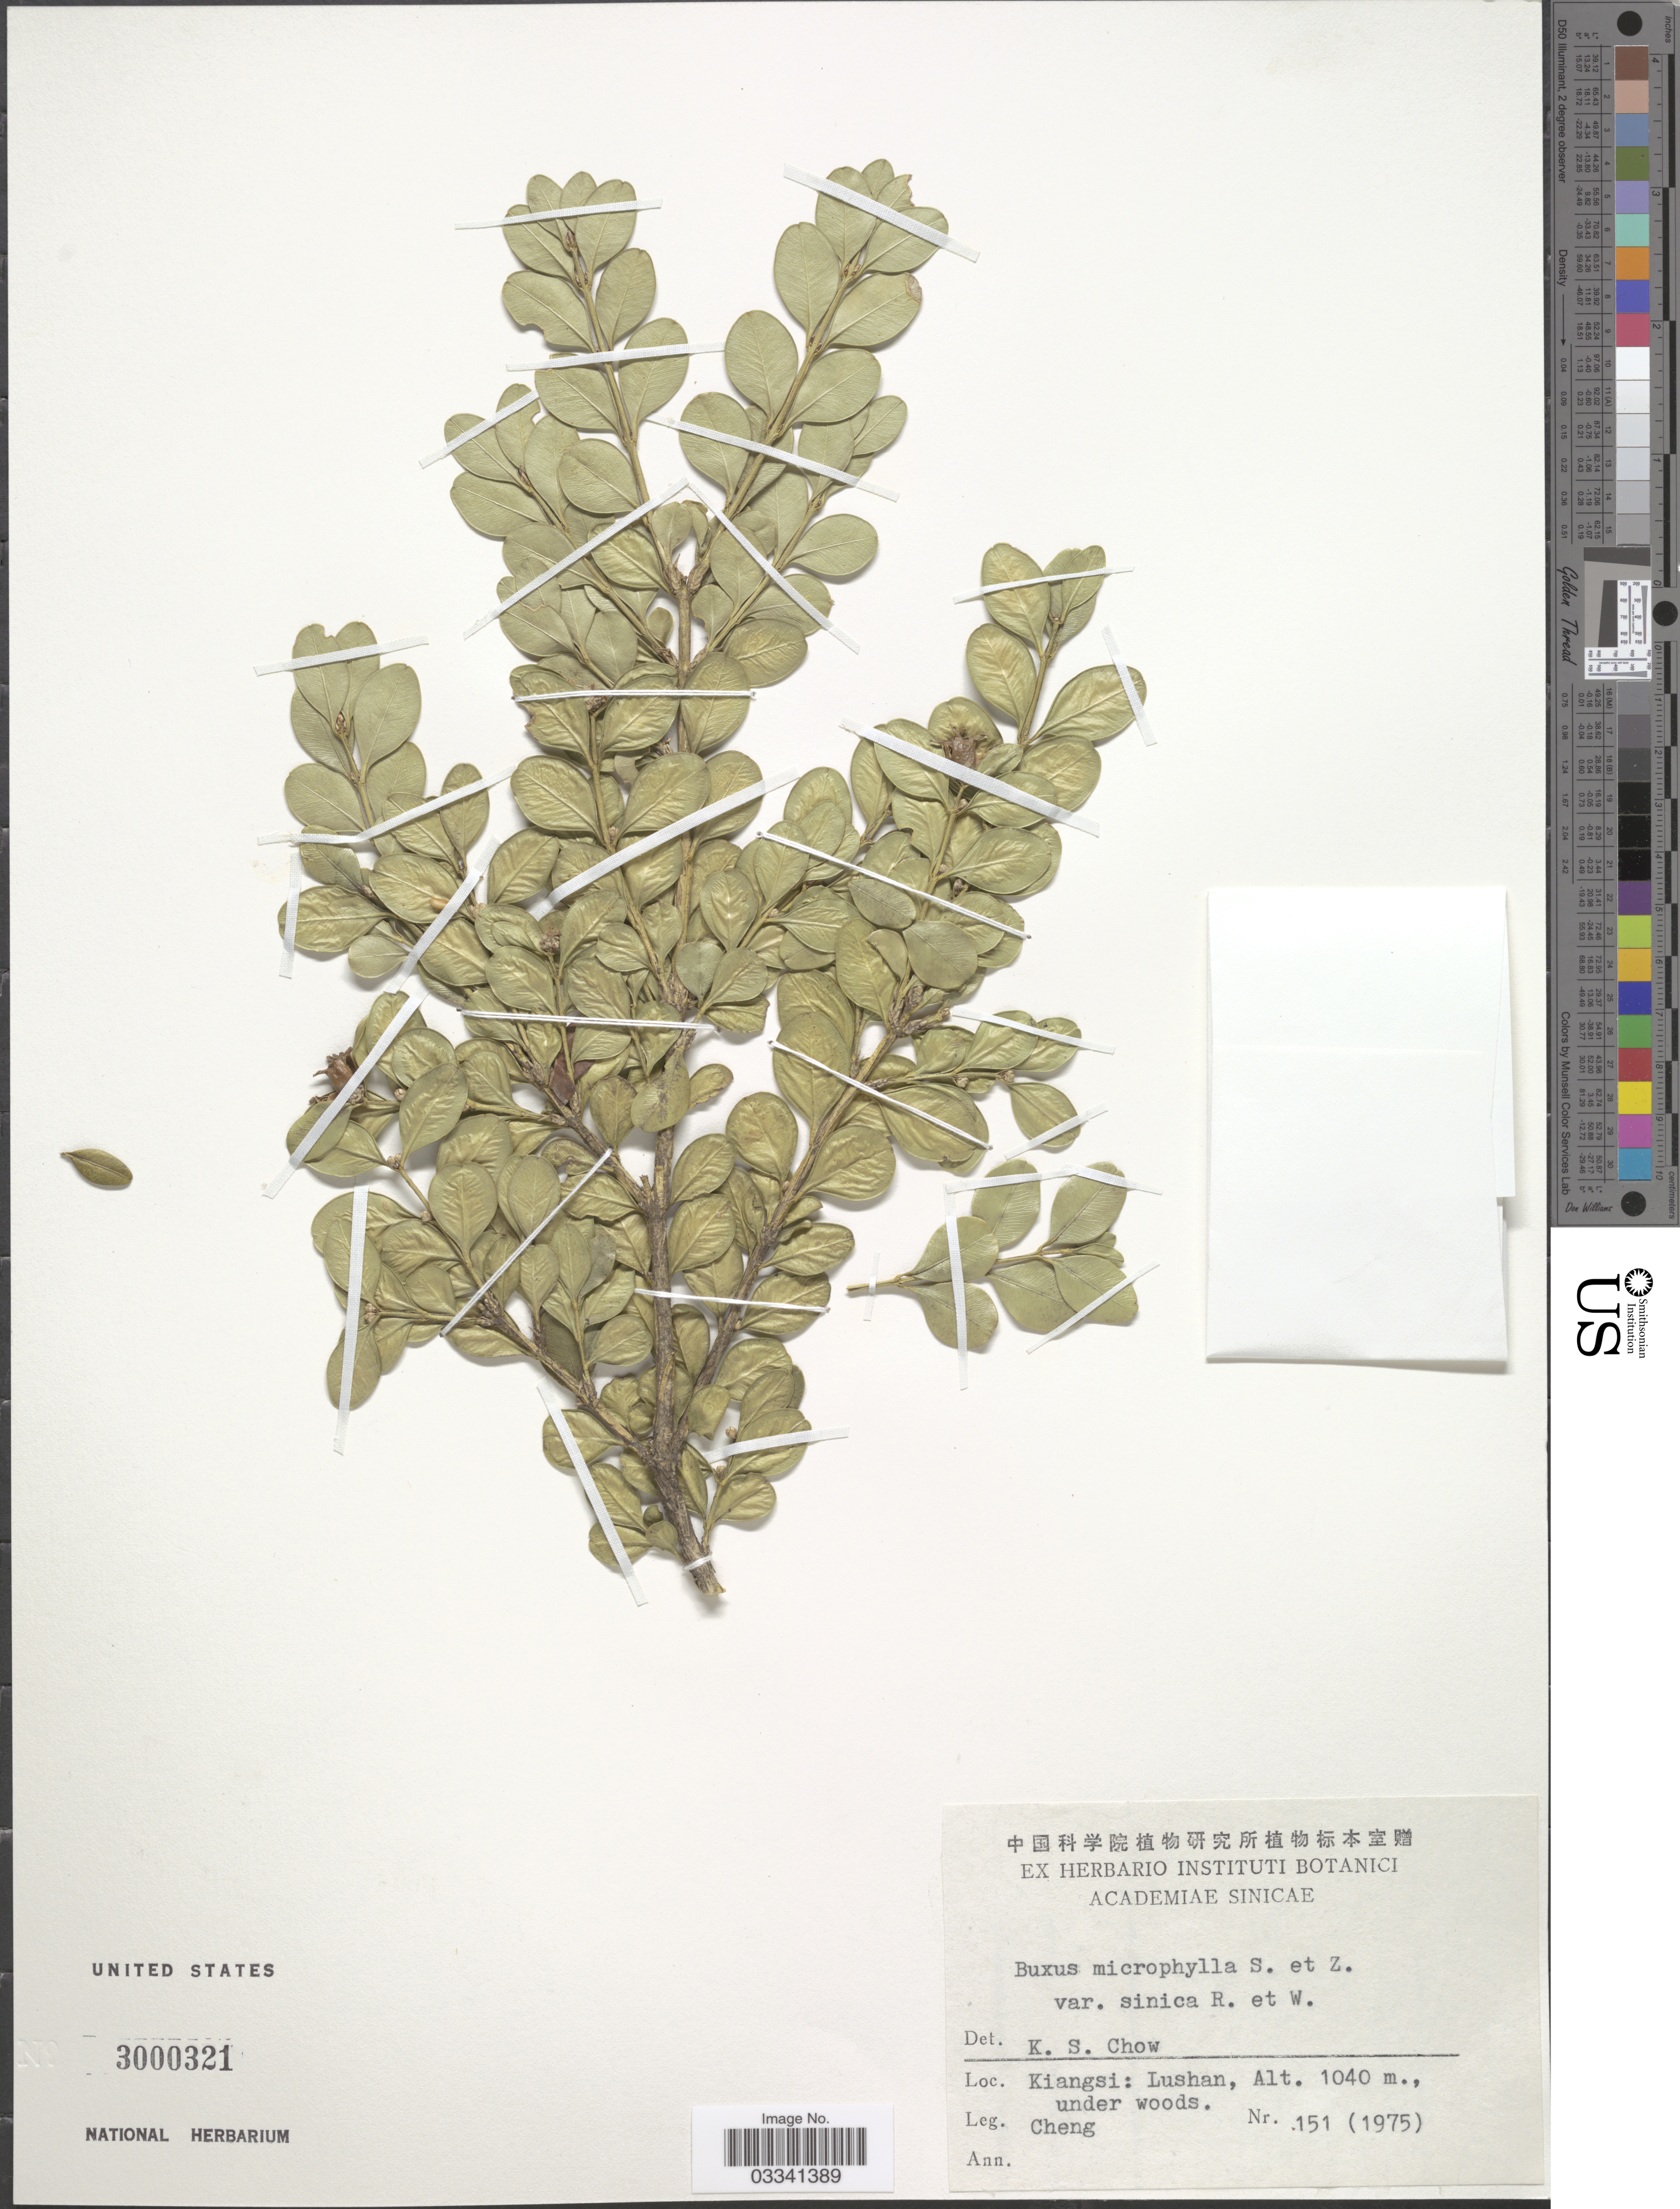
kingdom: Plantae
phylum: Tracheophyta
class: Magnoliopsida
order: Buxales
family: Buxaceae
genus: Buxus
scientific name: Buxus microphylla var. sinica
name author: Rehder & E.H. Wilson in Sarg.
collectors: -. Cheng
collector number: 151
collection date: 1975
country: China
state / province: Jiangxi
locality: Kiangsi: Lushan.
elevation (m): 1040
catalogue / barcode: US 3000321